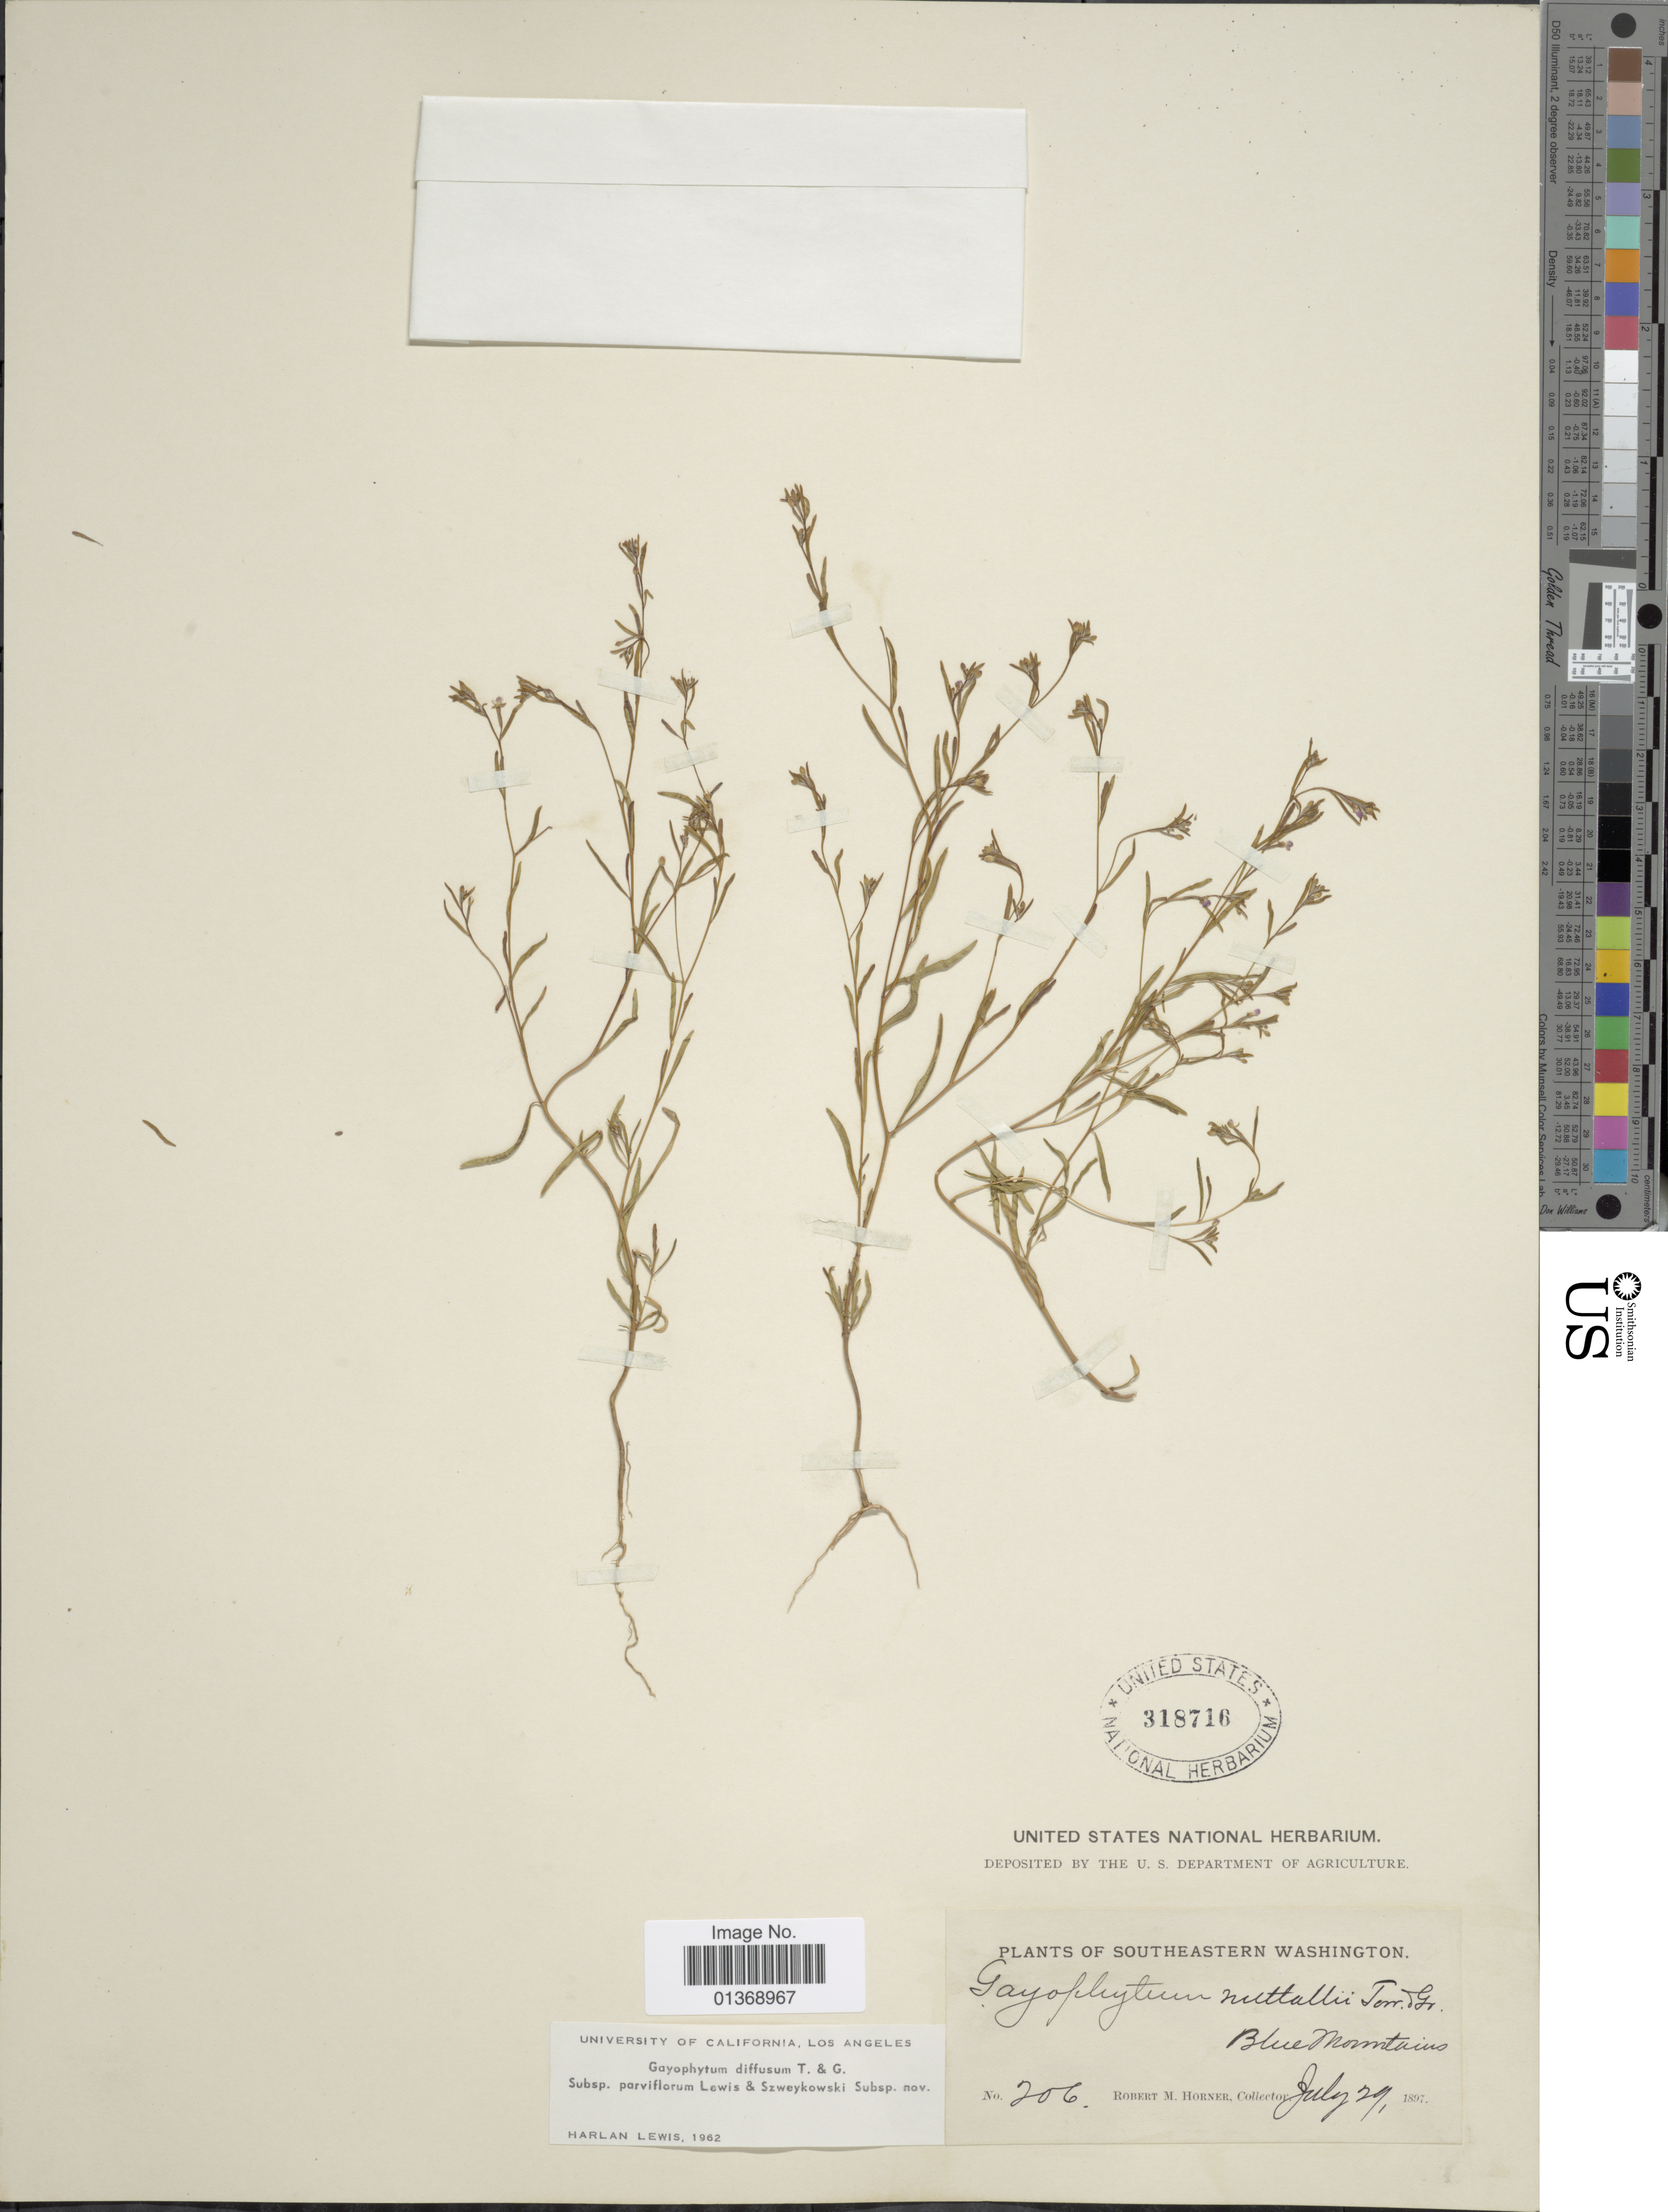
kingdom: Plantae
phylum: Tracheophyta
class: Magnoliopsida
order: Myrtales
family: Onagraceae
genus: Gayophytum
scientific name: Gayophytum diffusum subsp. parviflorum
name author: F. H. Lewis & Szweyk.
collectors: R. Horner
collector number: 206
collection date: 1897-07-29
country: United States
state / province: Washington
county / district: Clallam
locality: Southeastern Washington, Blue Mountains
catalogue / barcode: US 318716